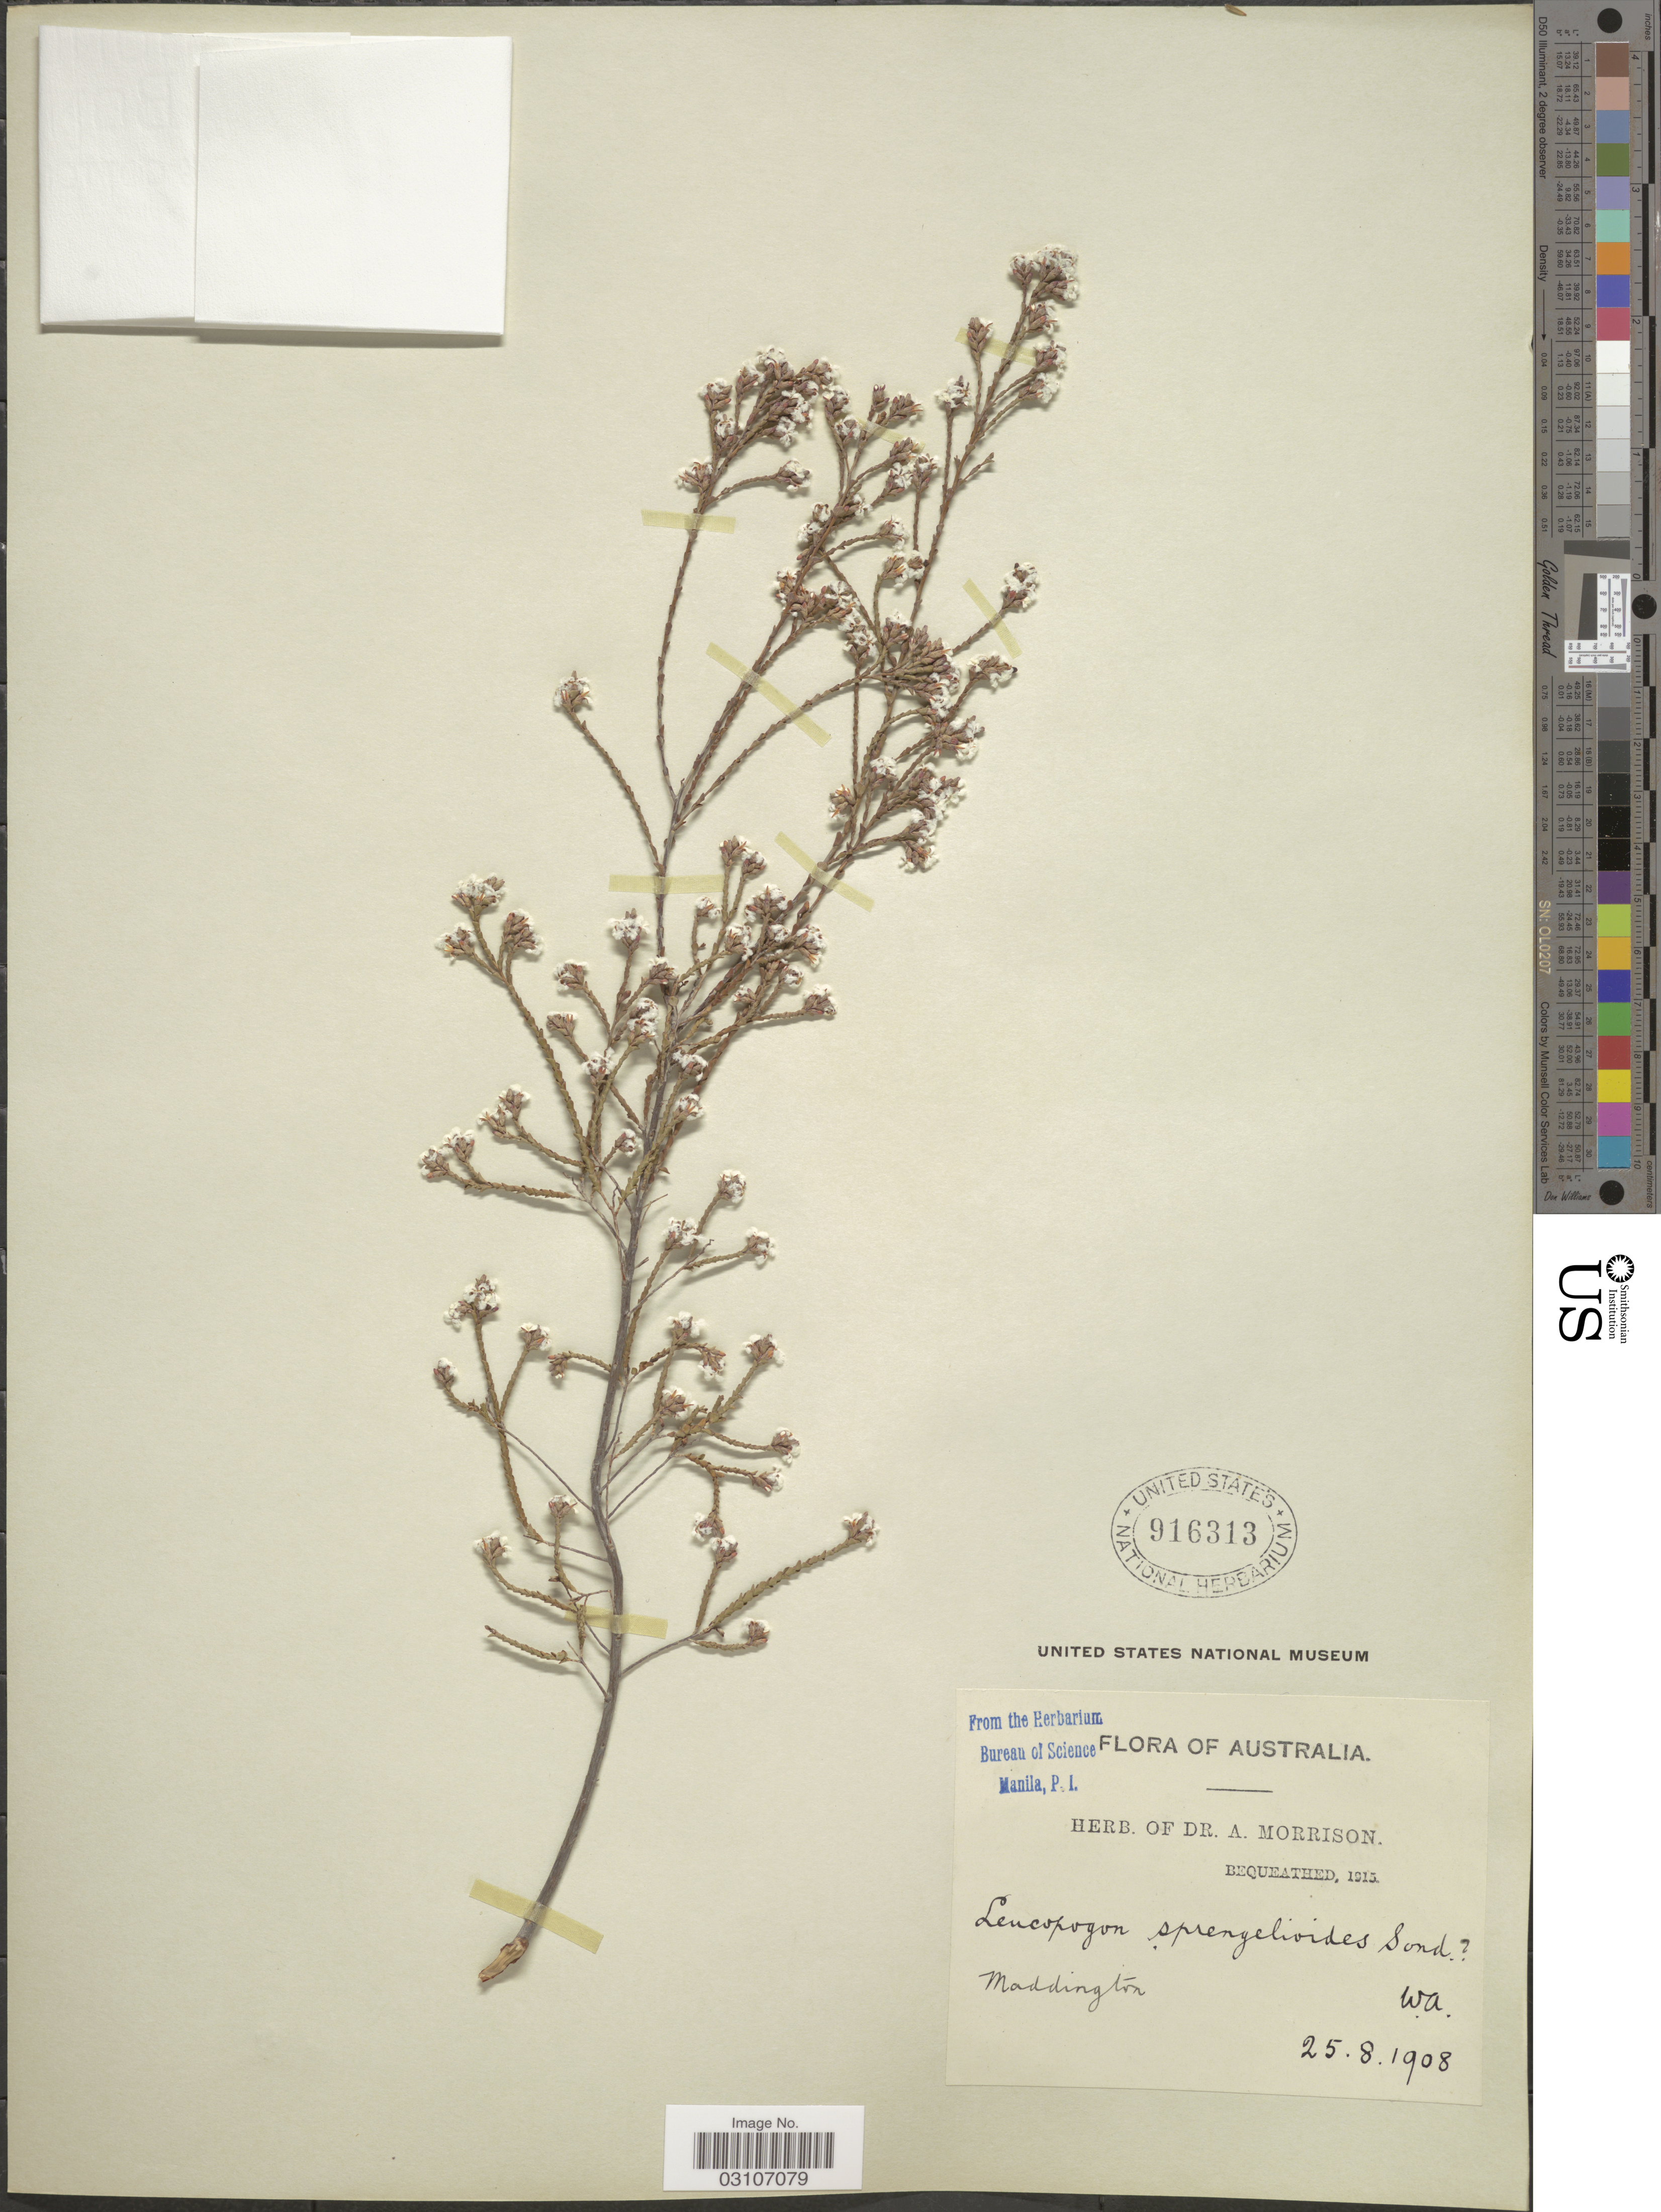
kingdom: Plantae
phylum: Tracheophyta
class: Magnoliopsida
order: Ericales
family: Ericaceae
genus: Leucopogon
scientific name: Leucopogon sprengelioides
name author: Sond.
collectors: ex herb. Dr. A. Morrison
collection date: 1908-08-25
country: Australia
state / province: Western Australia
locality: Maddington. WA.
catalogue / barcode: US 916313